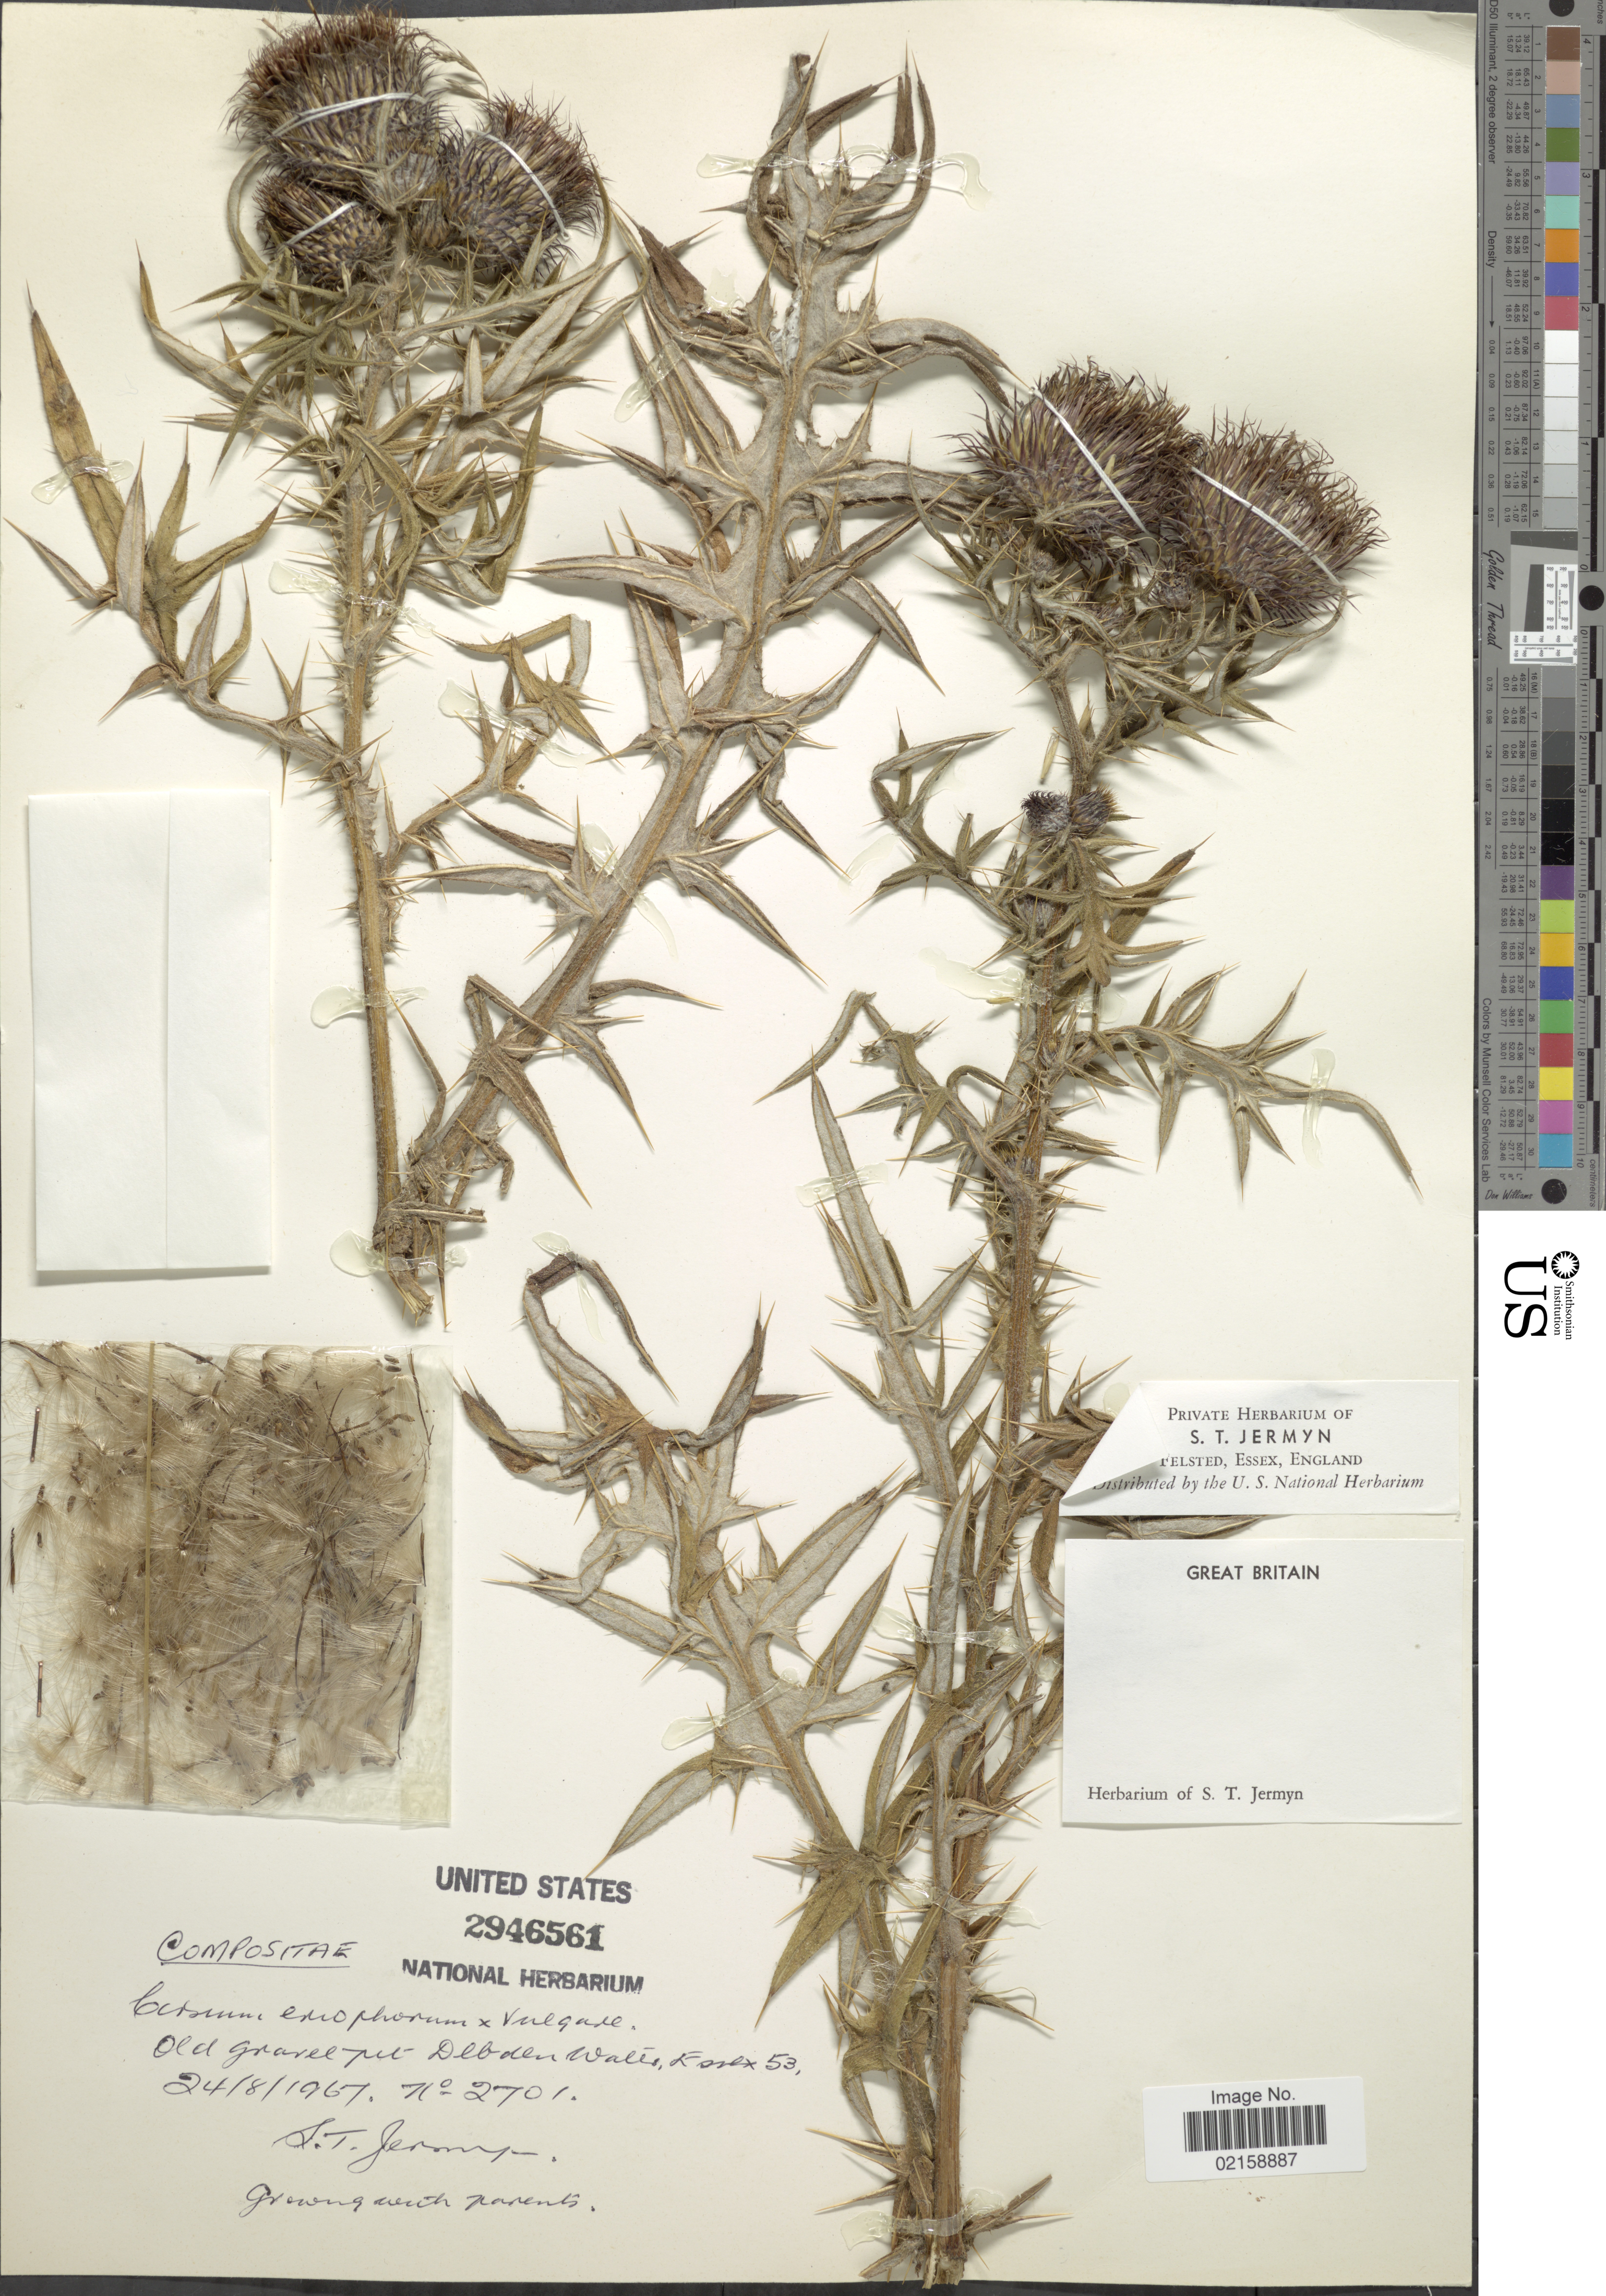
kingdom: Plantae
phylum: Tracheophyta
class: Magnoliopsida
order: Asterales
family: Asteraceae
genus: Cirsium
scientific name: Cirsium eriophorum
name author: (L.) Scop.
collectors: S. Jermyn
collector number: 2701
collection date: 1967-08-24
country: United Kingdom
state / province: England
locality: Old Gravel pit, Debden Water Essex 53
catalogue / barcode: US 2946561